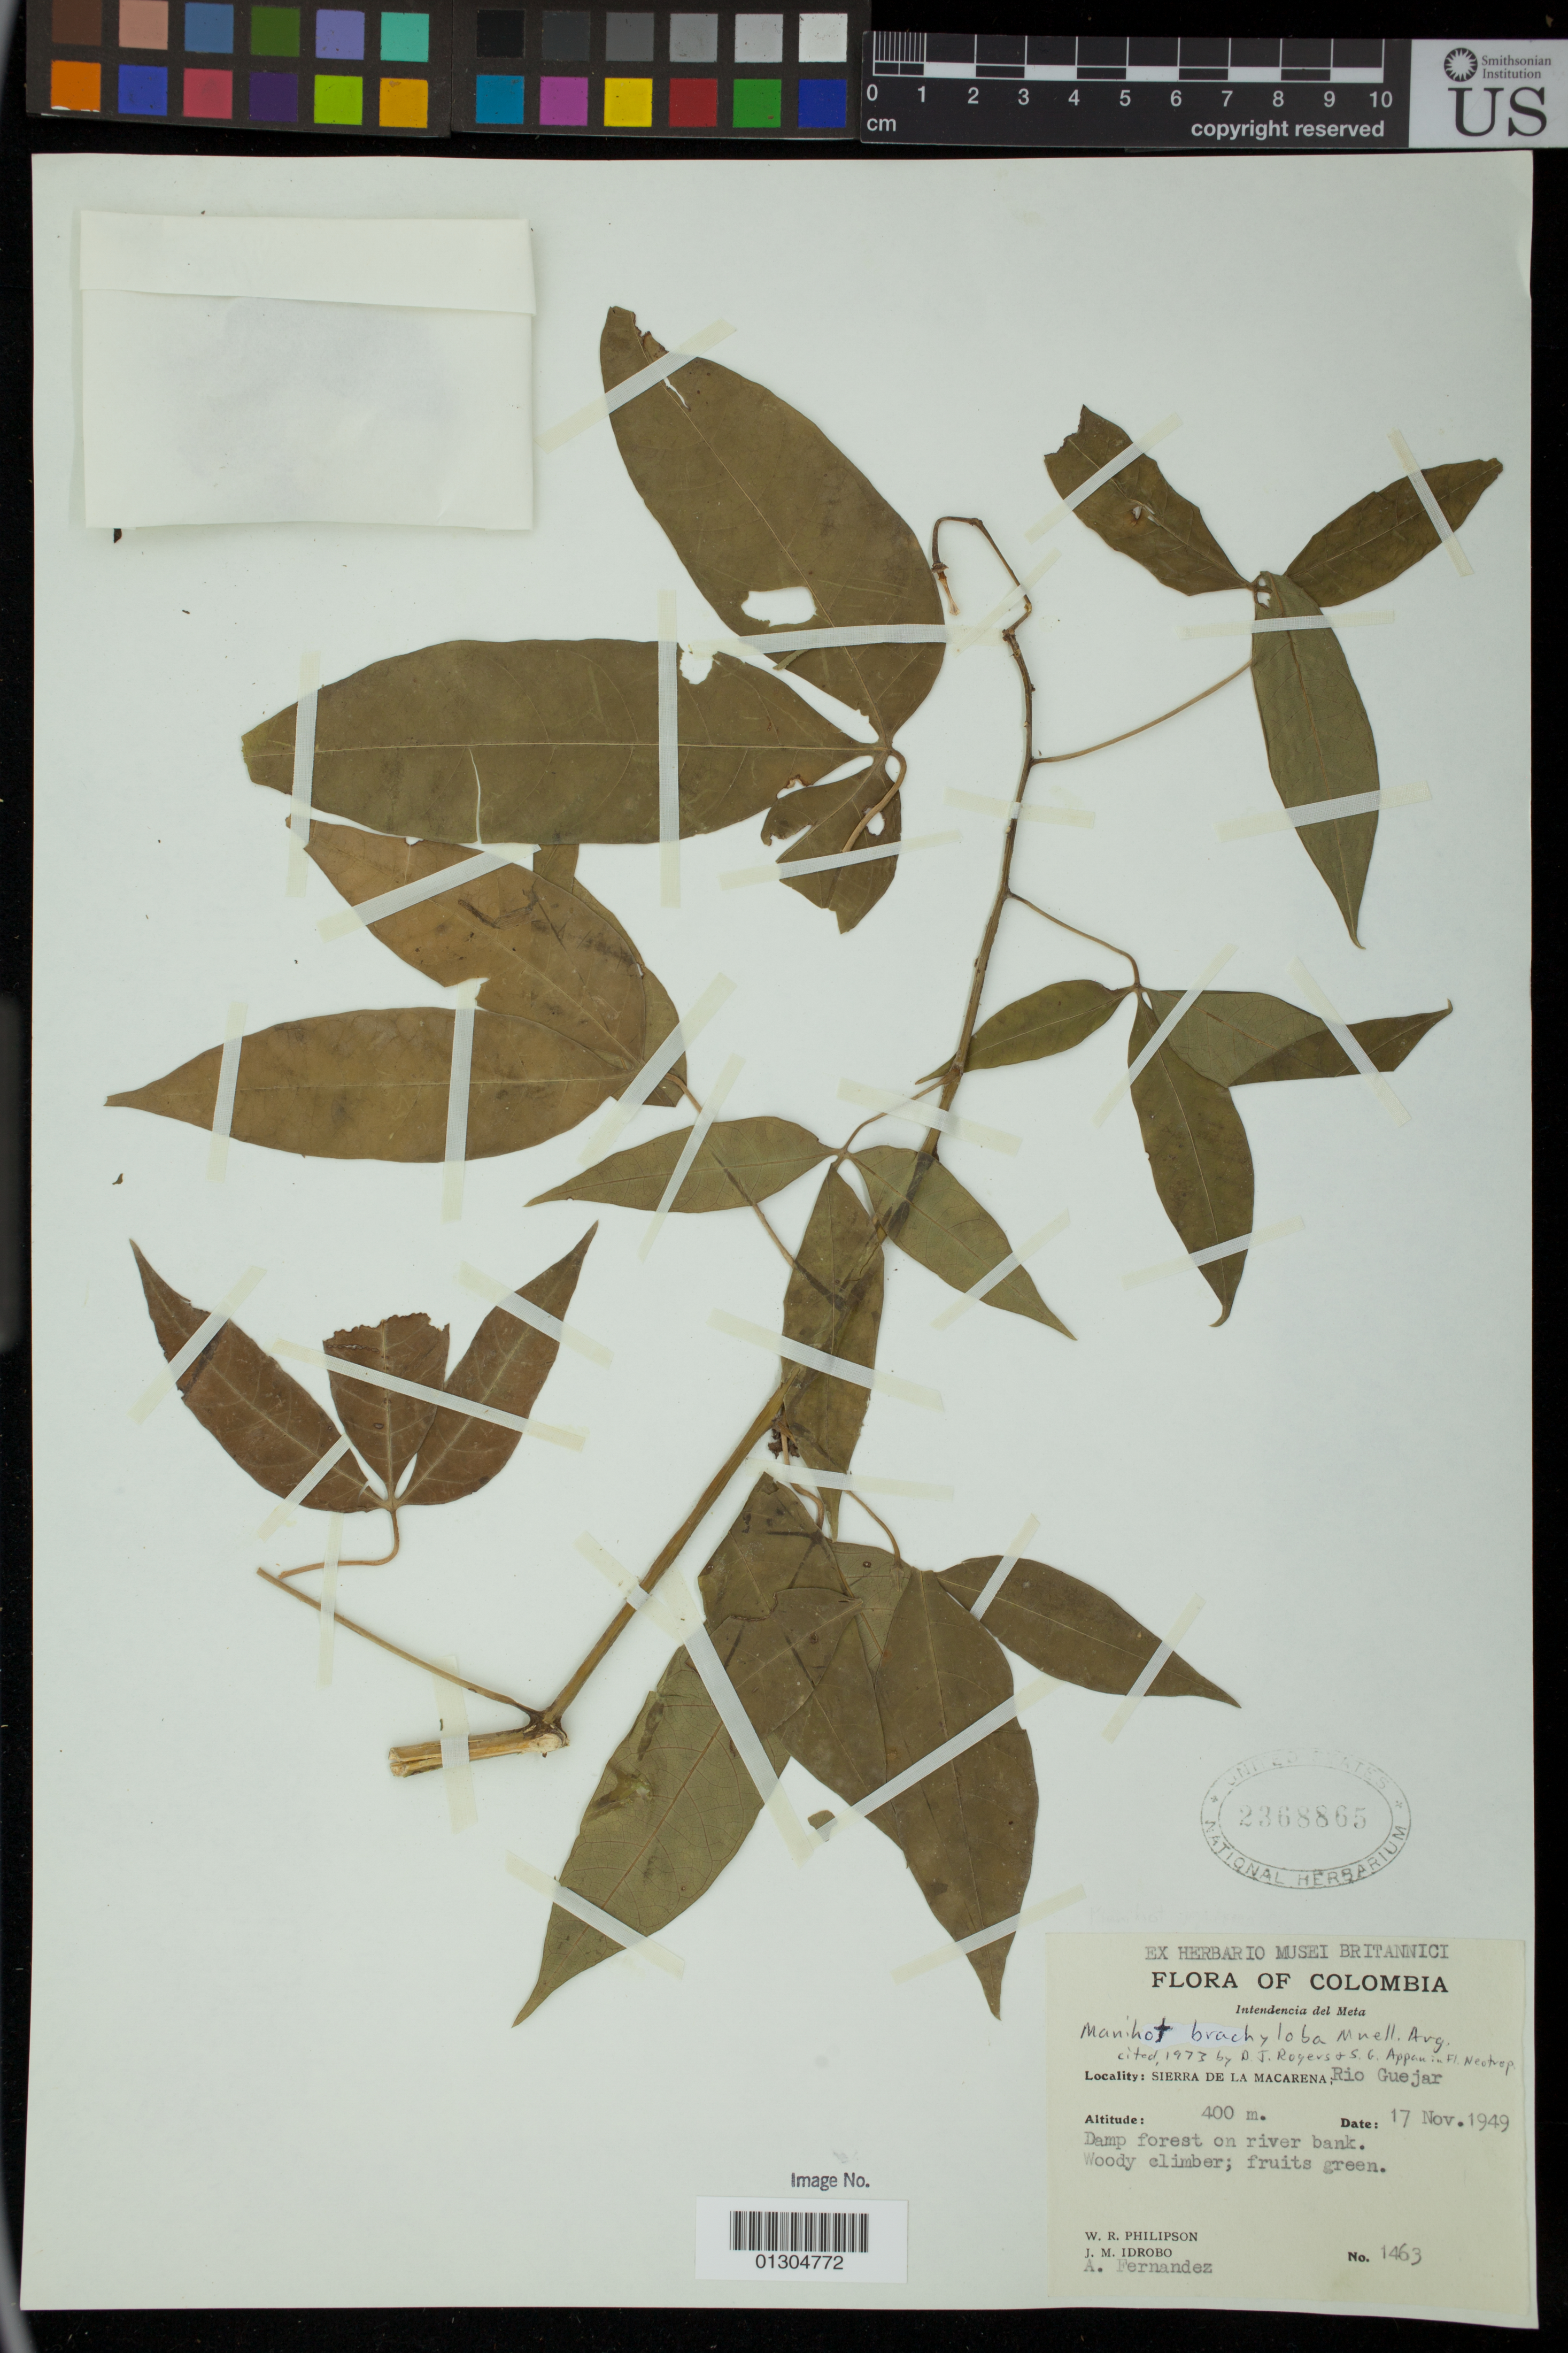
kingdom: Plantae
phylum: Tracheophyta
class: Magnoliopsida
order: Malpighiales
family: Euphorbiaceae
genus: Manihot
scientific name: Manihot brachyloba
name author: Müll. Arg.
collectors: W. R. Philipson, J. M. Idrobo & A. Fernandez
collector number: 1463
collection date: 1949-11-17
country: Colombia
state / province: Meta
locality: Sierra de la Macarena; Rio Guejar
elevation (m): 400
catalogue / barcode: US 2368865